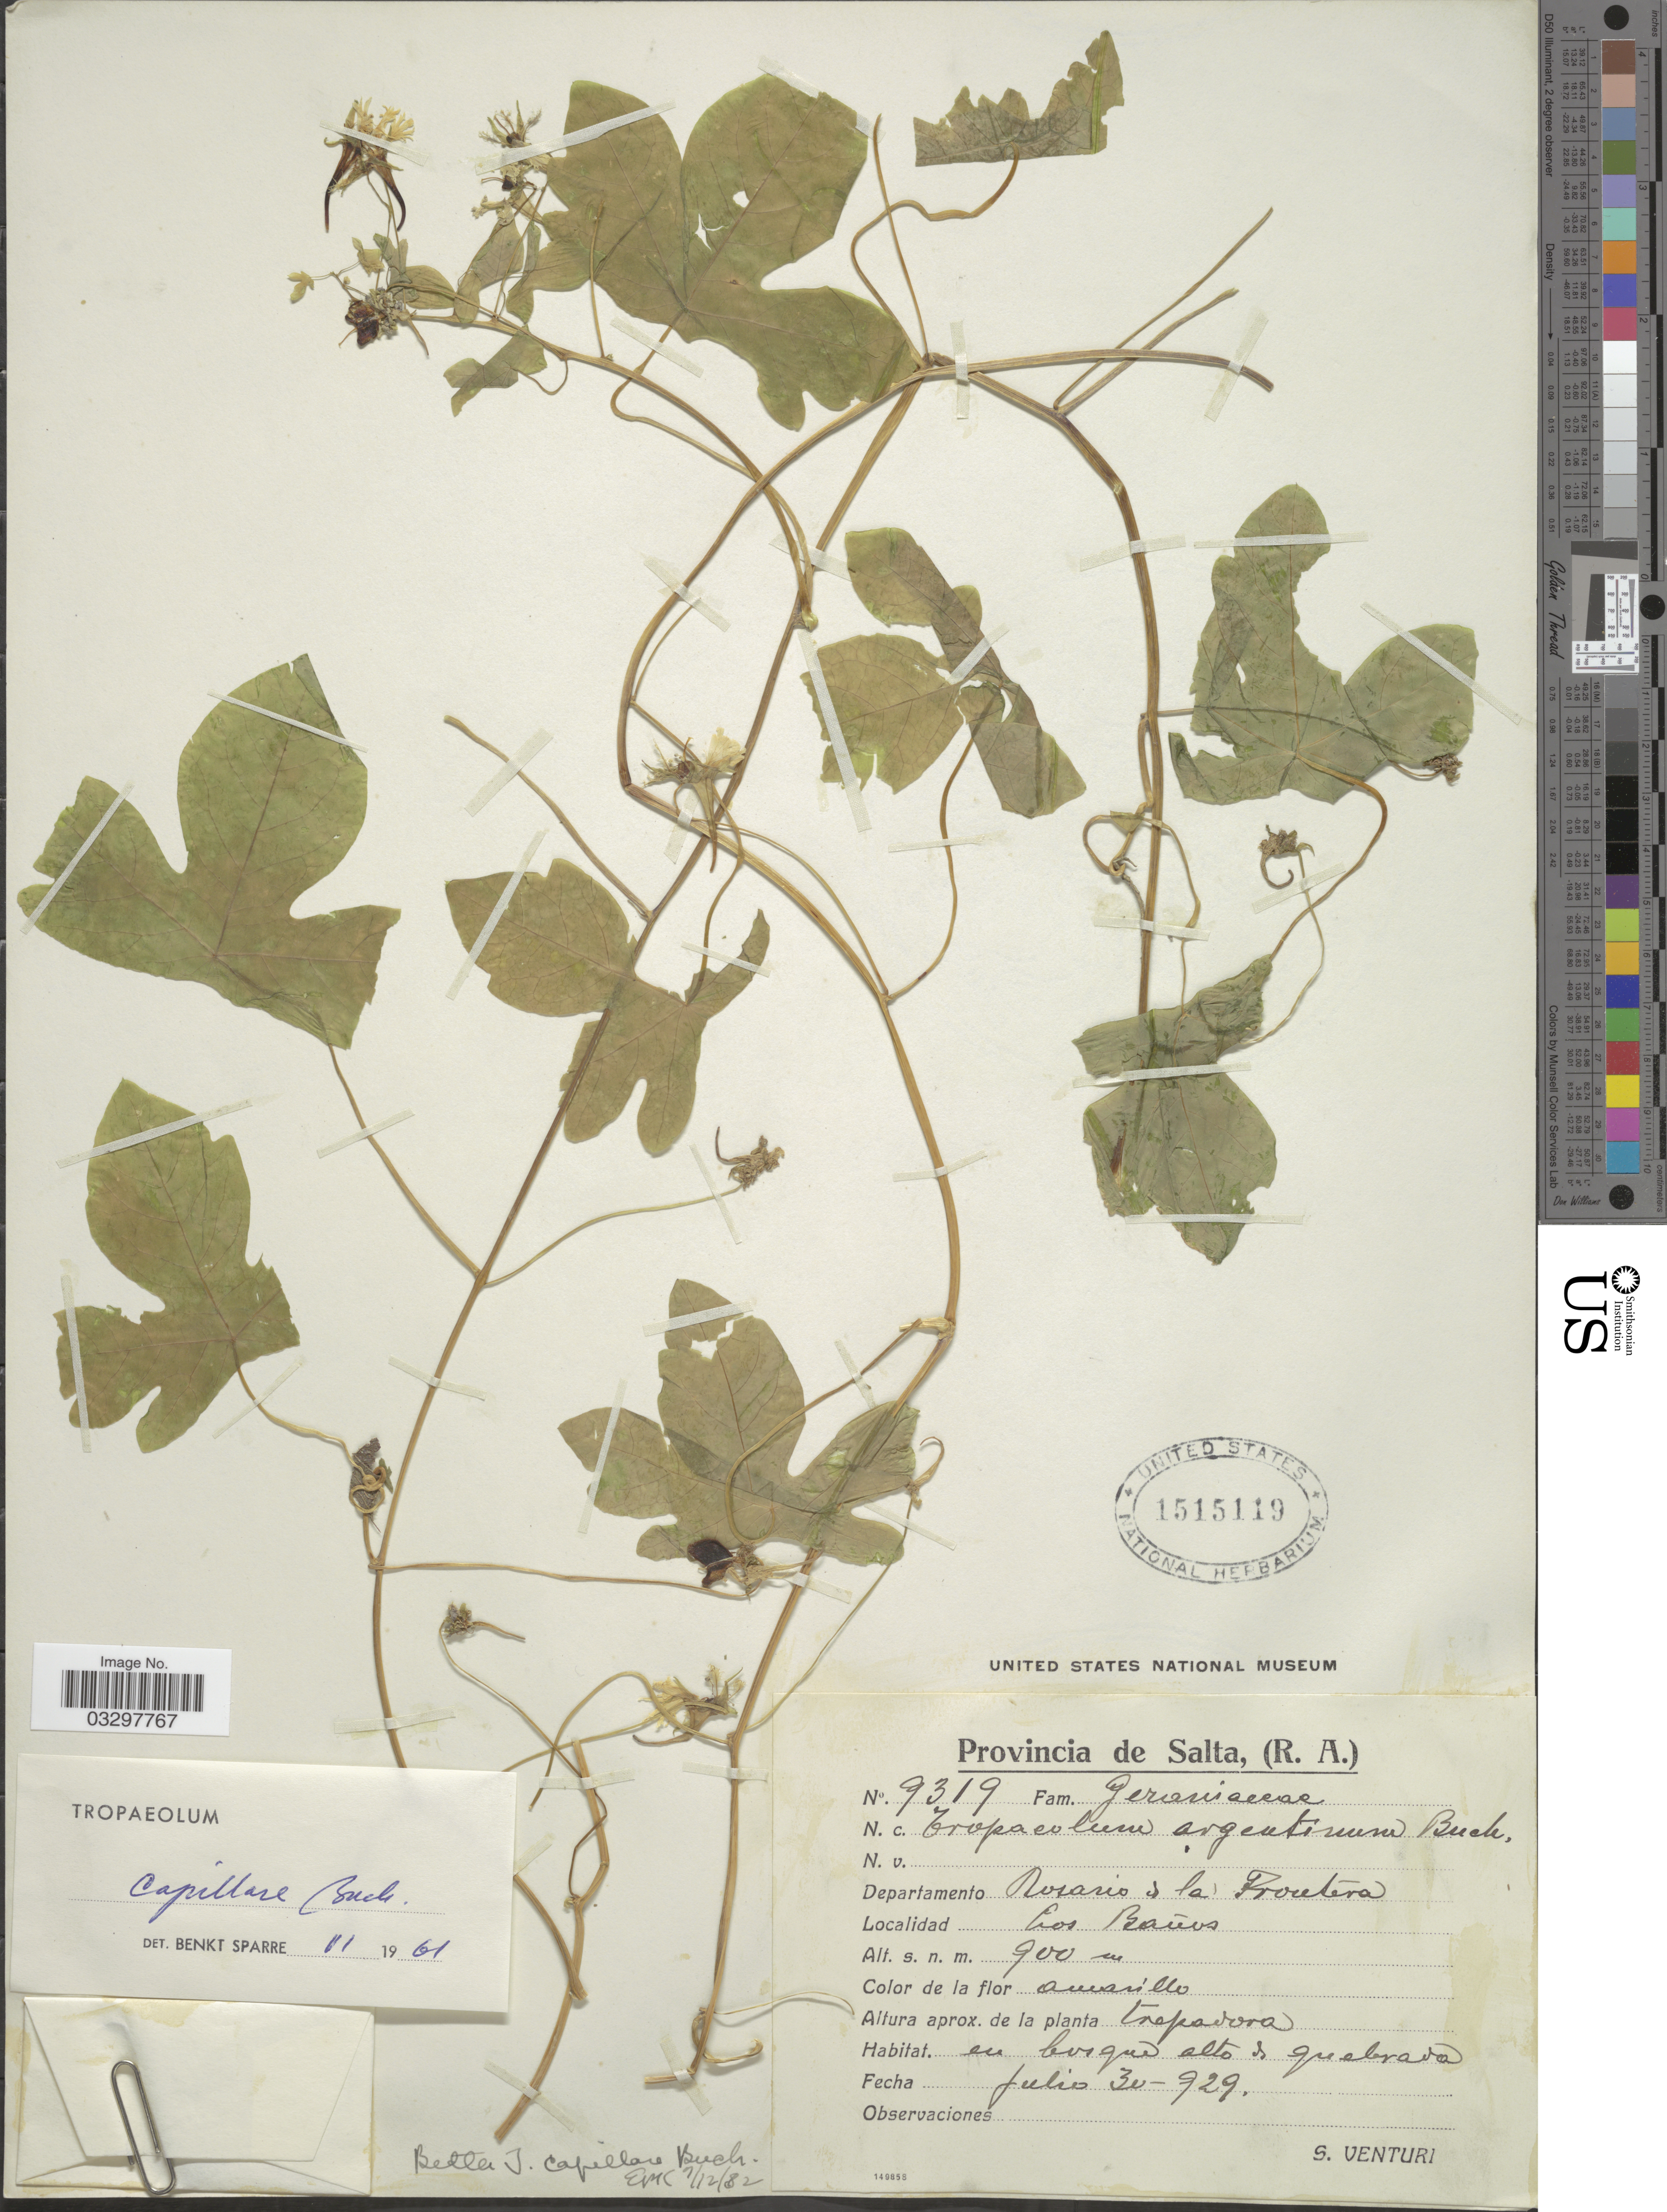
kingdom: Plantae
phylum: Tracheophyta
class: Magnoliopsida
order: Brassicales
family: Tropaeolaceae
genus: Tropaeolum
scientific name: Tropaeolum capillare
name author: Buchenau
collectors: S. Venturi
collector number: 9319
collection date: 1929-07-30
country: Argentina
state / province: Salta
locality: Provincia de Salta, (R.A.). Departamento Rosario de la Frontera. Los Baños.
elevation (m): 900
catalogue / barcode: US 1515119